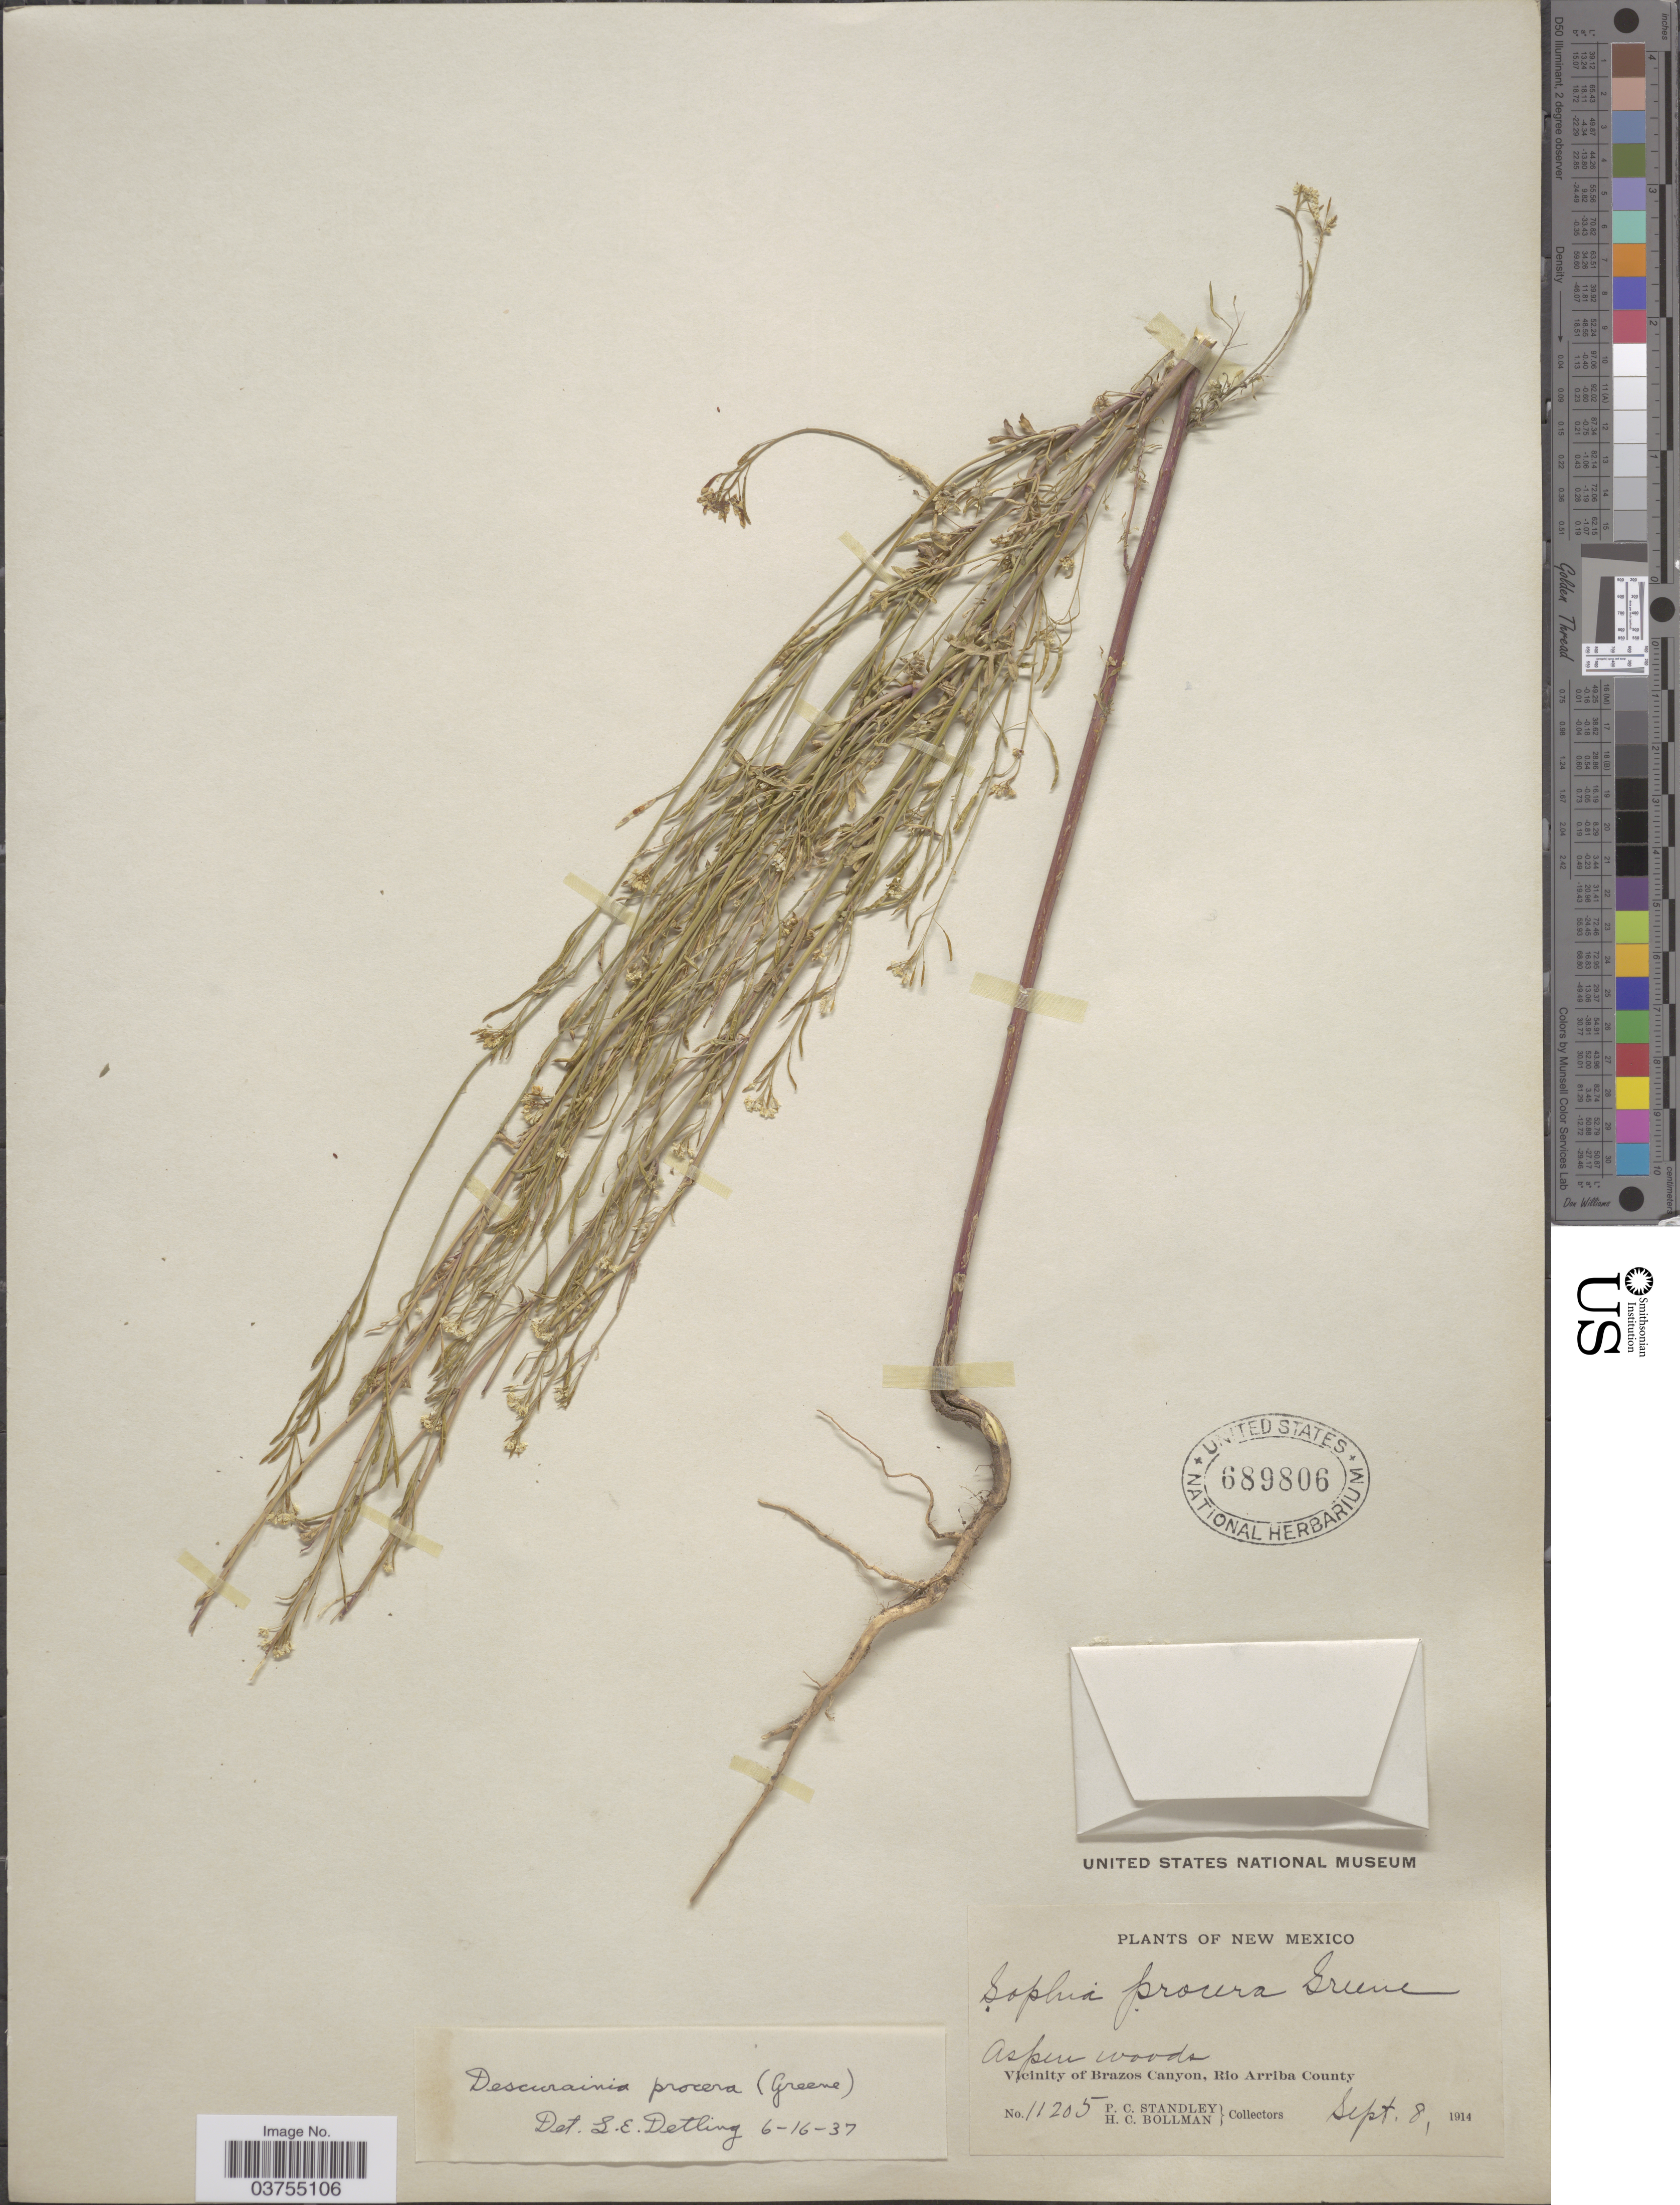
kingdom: Plantae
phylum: Tracheophyta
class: Magnoliopsida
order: Brassicales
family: Brassicaceae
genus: Descurainia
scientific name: Descurainia richardsonii subsp. procera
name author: (Greene) Detling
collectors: P. C. Standley & H. C. Bollman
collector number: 11205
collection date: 1914-09-08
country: United States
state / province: New Mexico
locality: Aspen woods. Vicinity of Brazos Canyon, Rio Arriba County.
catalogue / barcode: US 689806